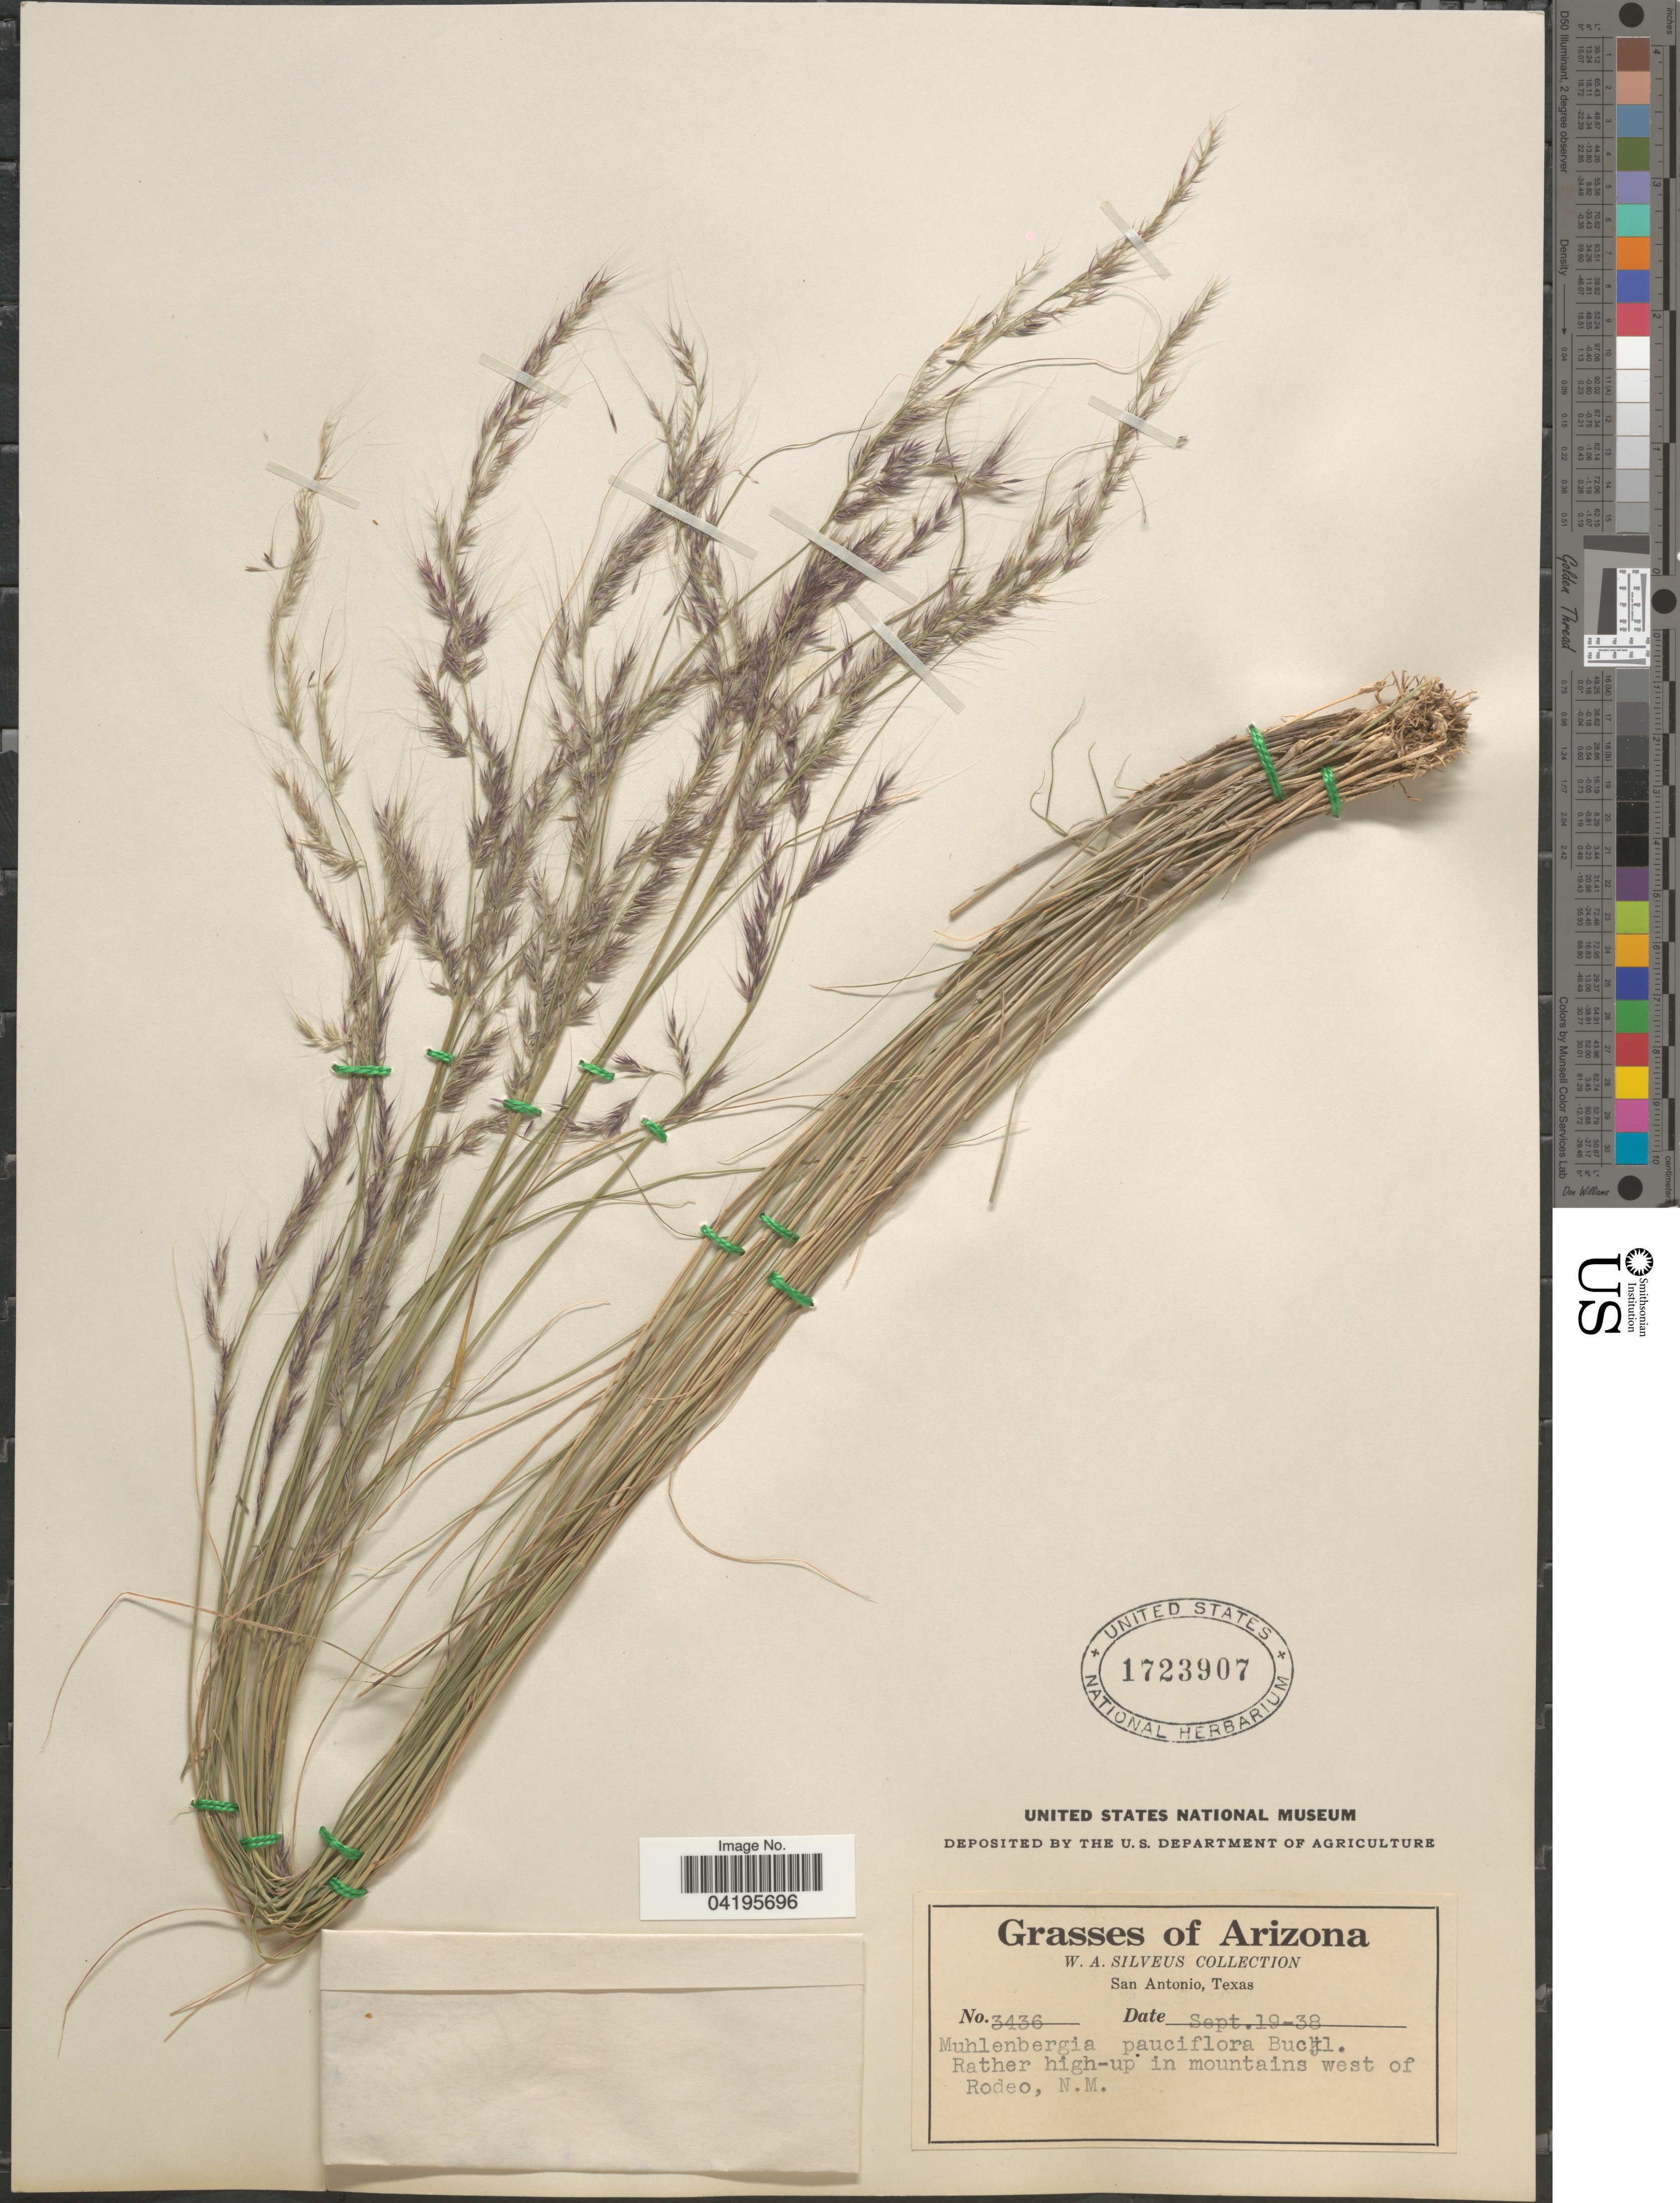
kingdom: Plantae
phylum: Tracheophyta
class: Liliopsida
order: Poales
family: Poaceae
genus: Muhlenbergia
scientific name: Muhlenbergia pauciflora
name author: Buckley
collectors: W. Silveus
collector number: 3436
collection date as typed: Transcribed d/m/y: 19/9/38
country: United States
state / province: New Mexico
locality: Rather high-up in mountains west of Rodeo.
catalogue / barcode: US 1723907